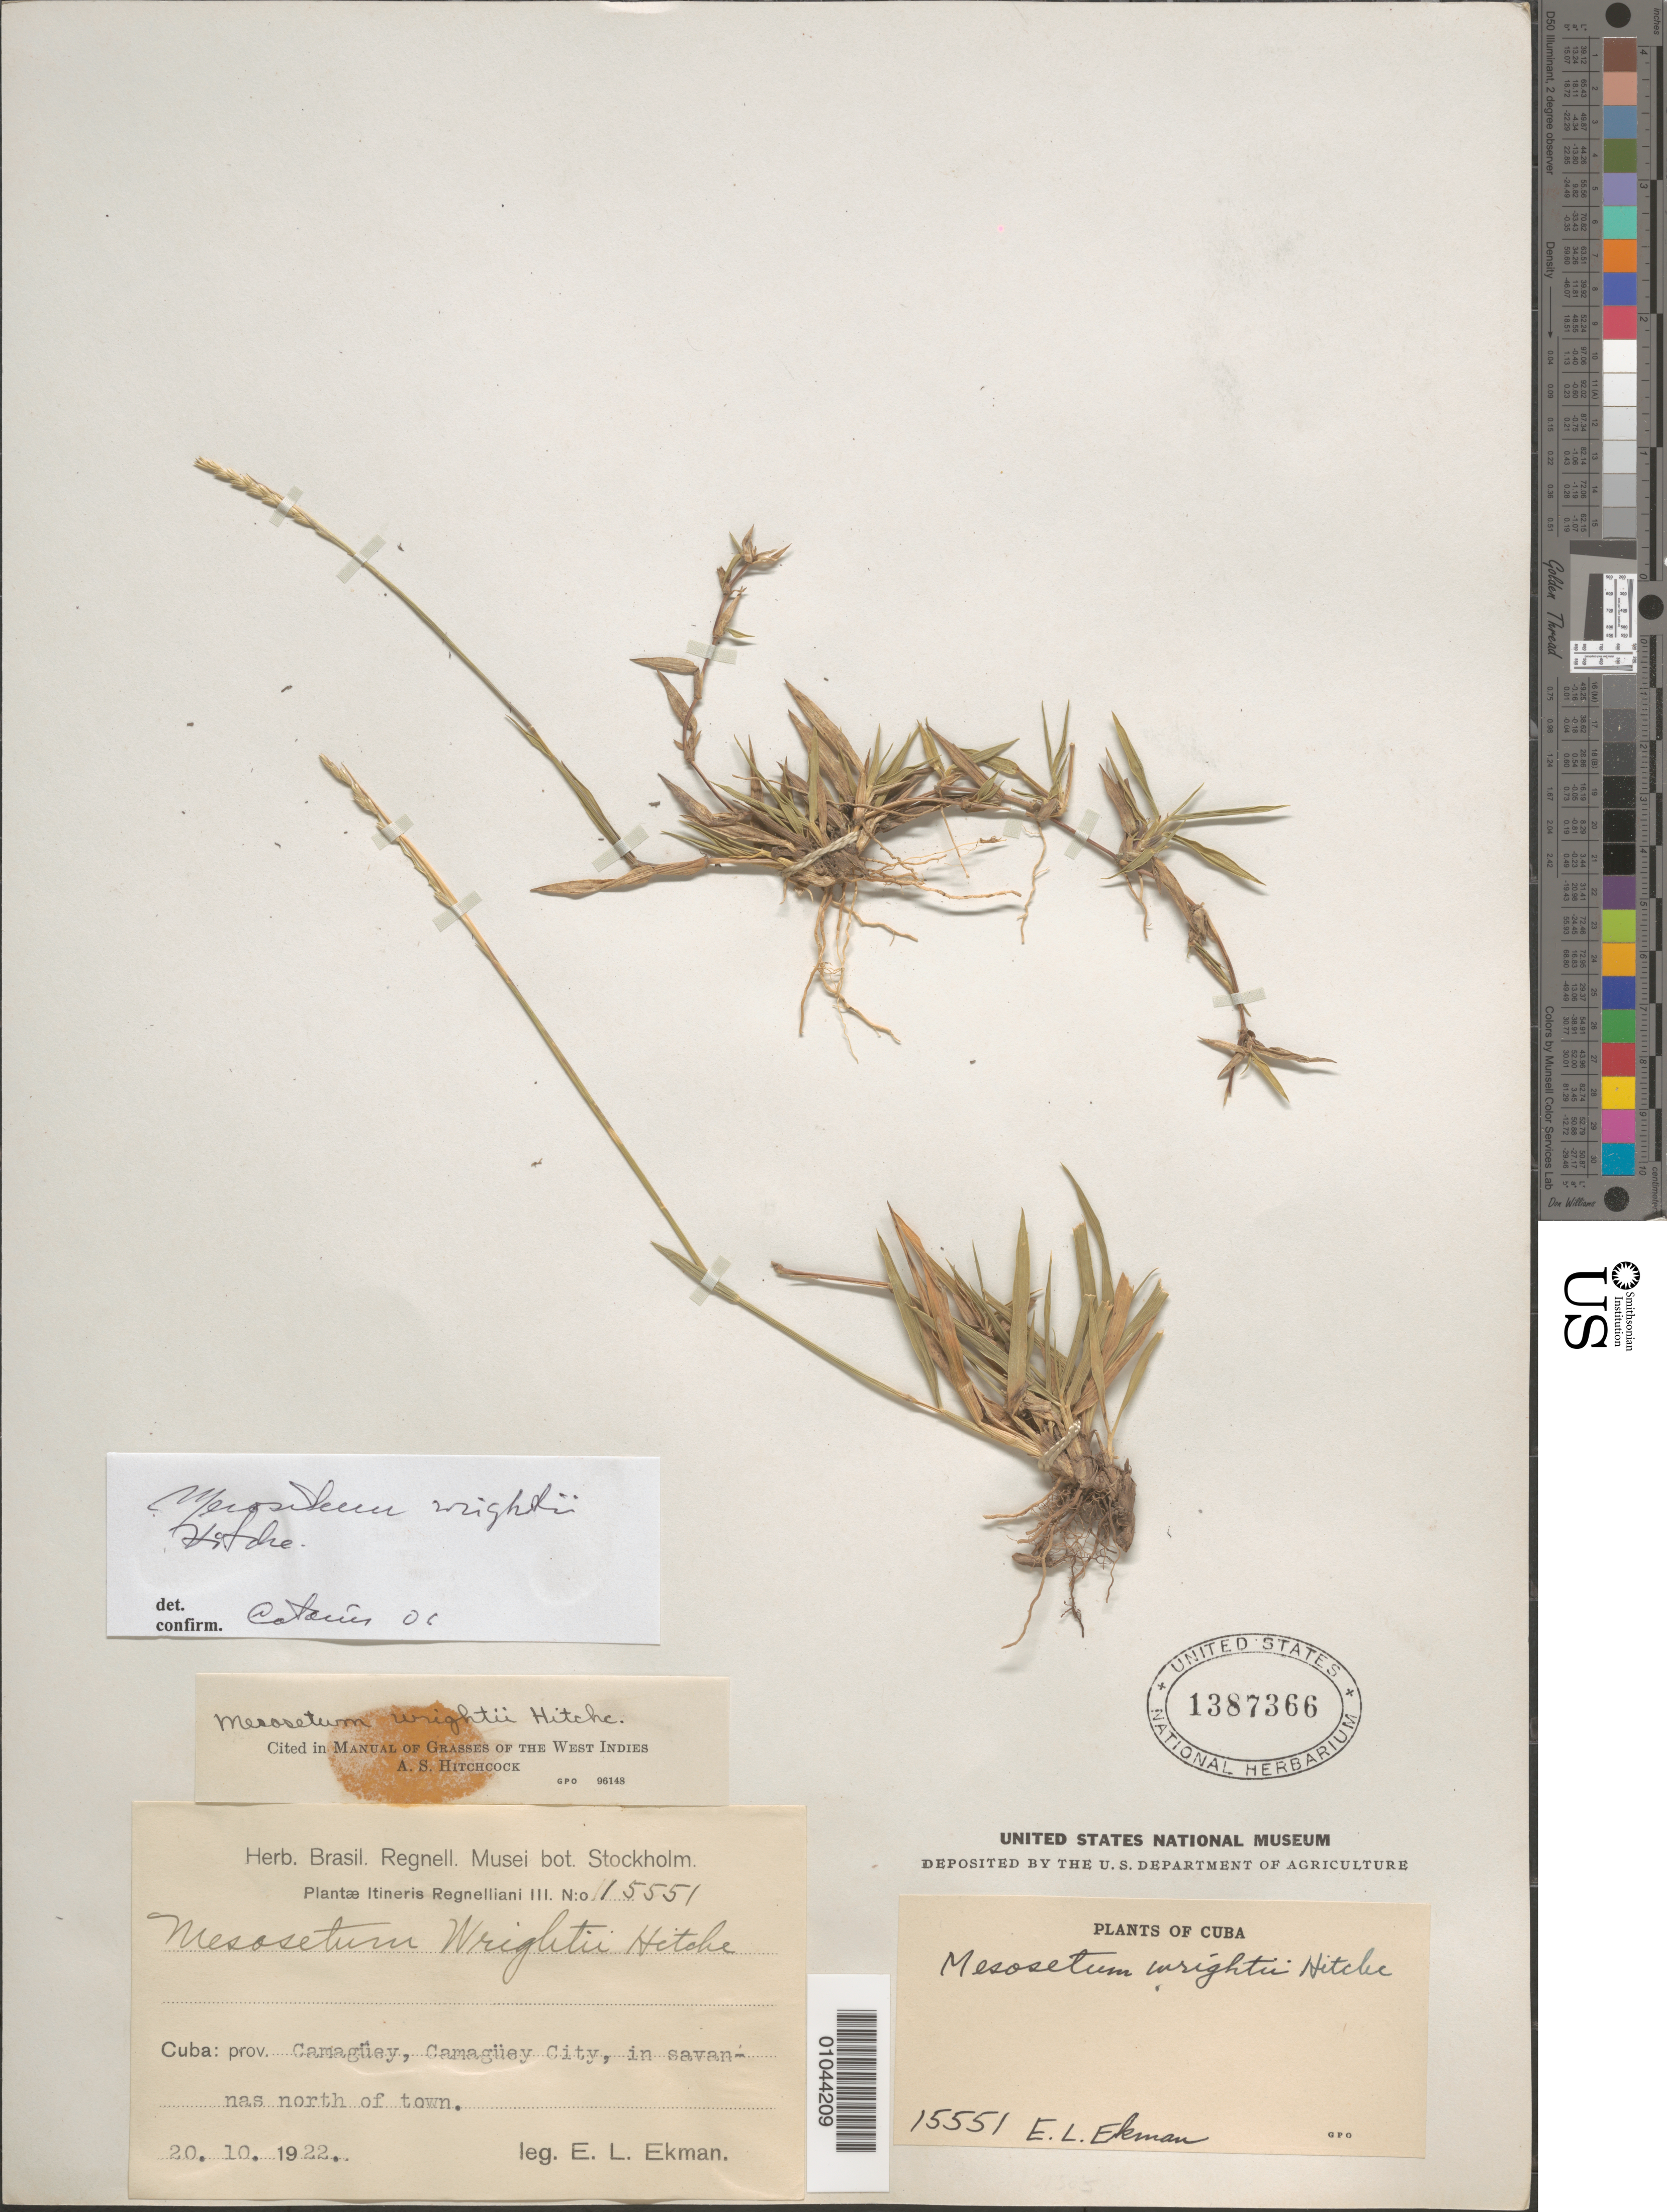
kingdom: Plantae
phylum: Tracheophyta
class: Liliopsida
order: Poales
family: Poaceae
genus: Mesosetum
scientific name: Mesosetum loliiforme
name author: (Hochst. ex Steud.) Chase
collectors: E. L. Ekman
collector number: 15551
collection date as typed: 20 Oct 1922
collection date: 1922-10-20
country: Cuba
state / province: Camagüey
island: Cuba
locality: Camaguey City, in Savannas north of town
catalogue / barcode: US 1387366